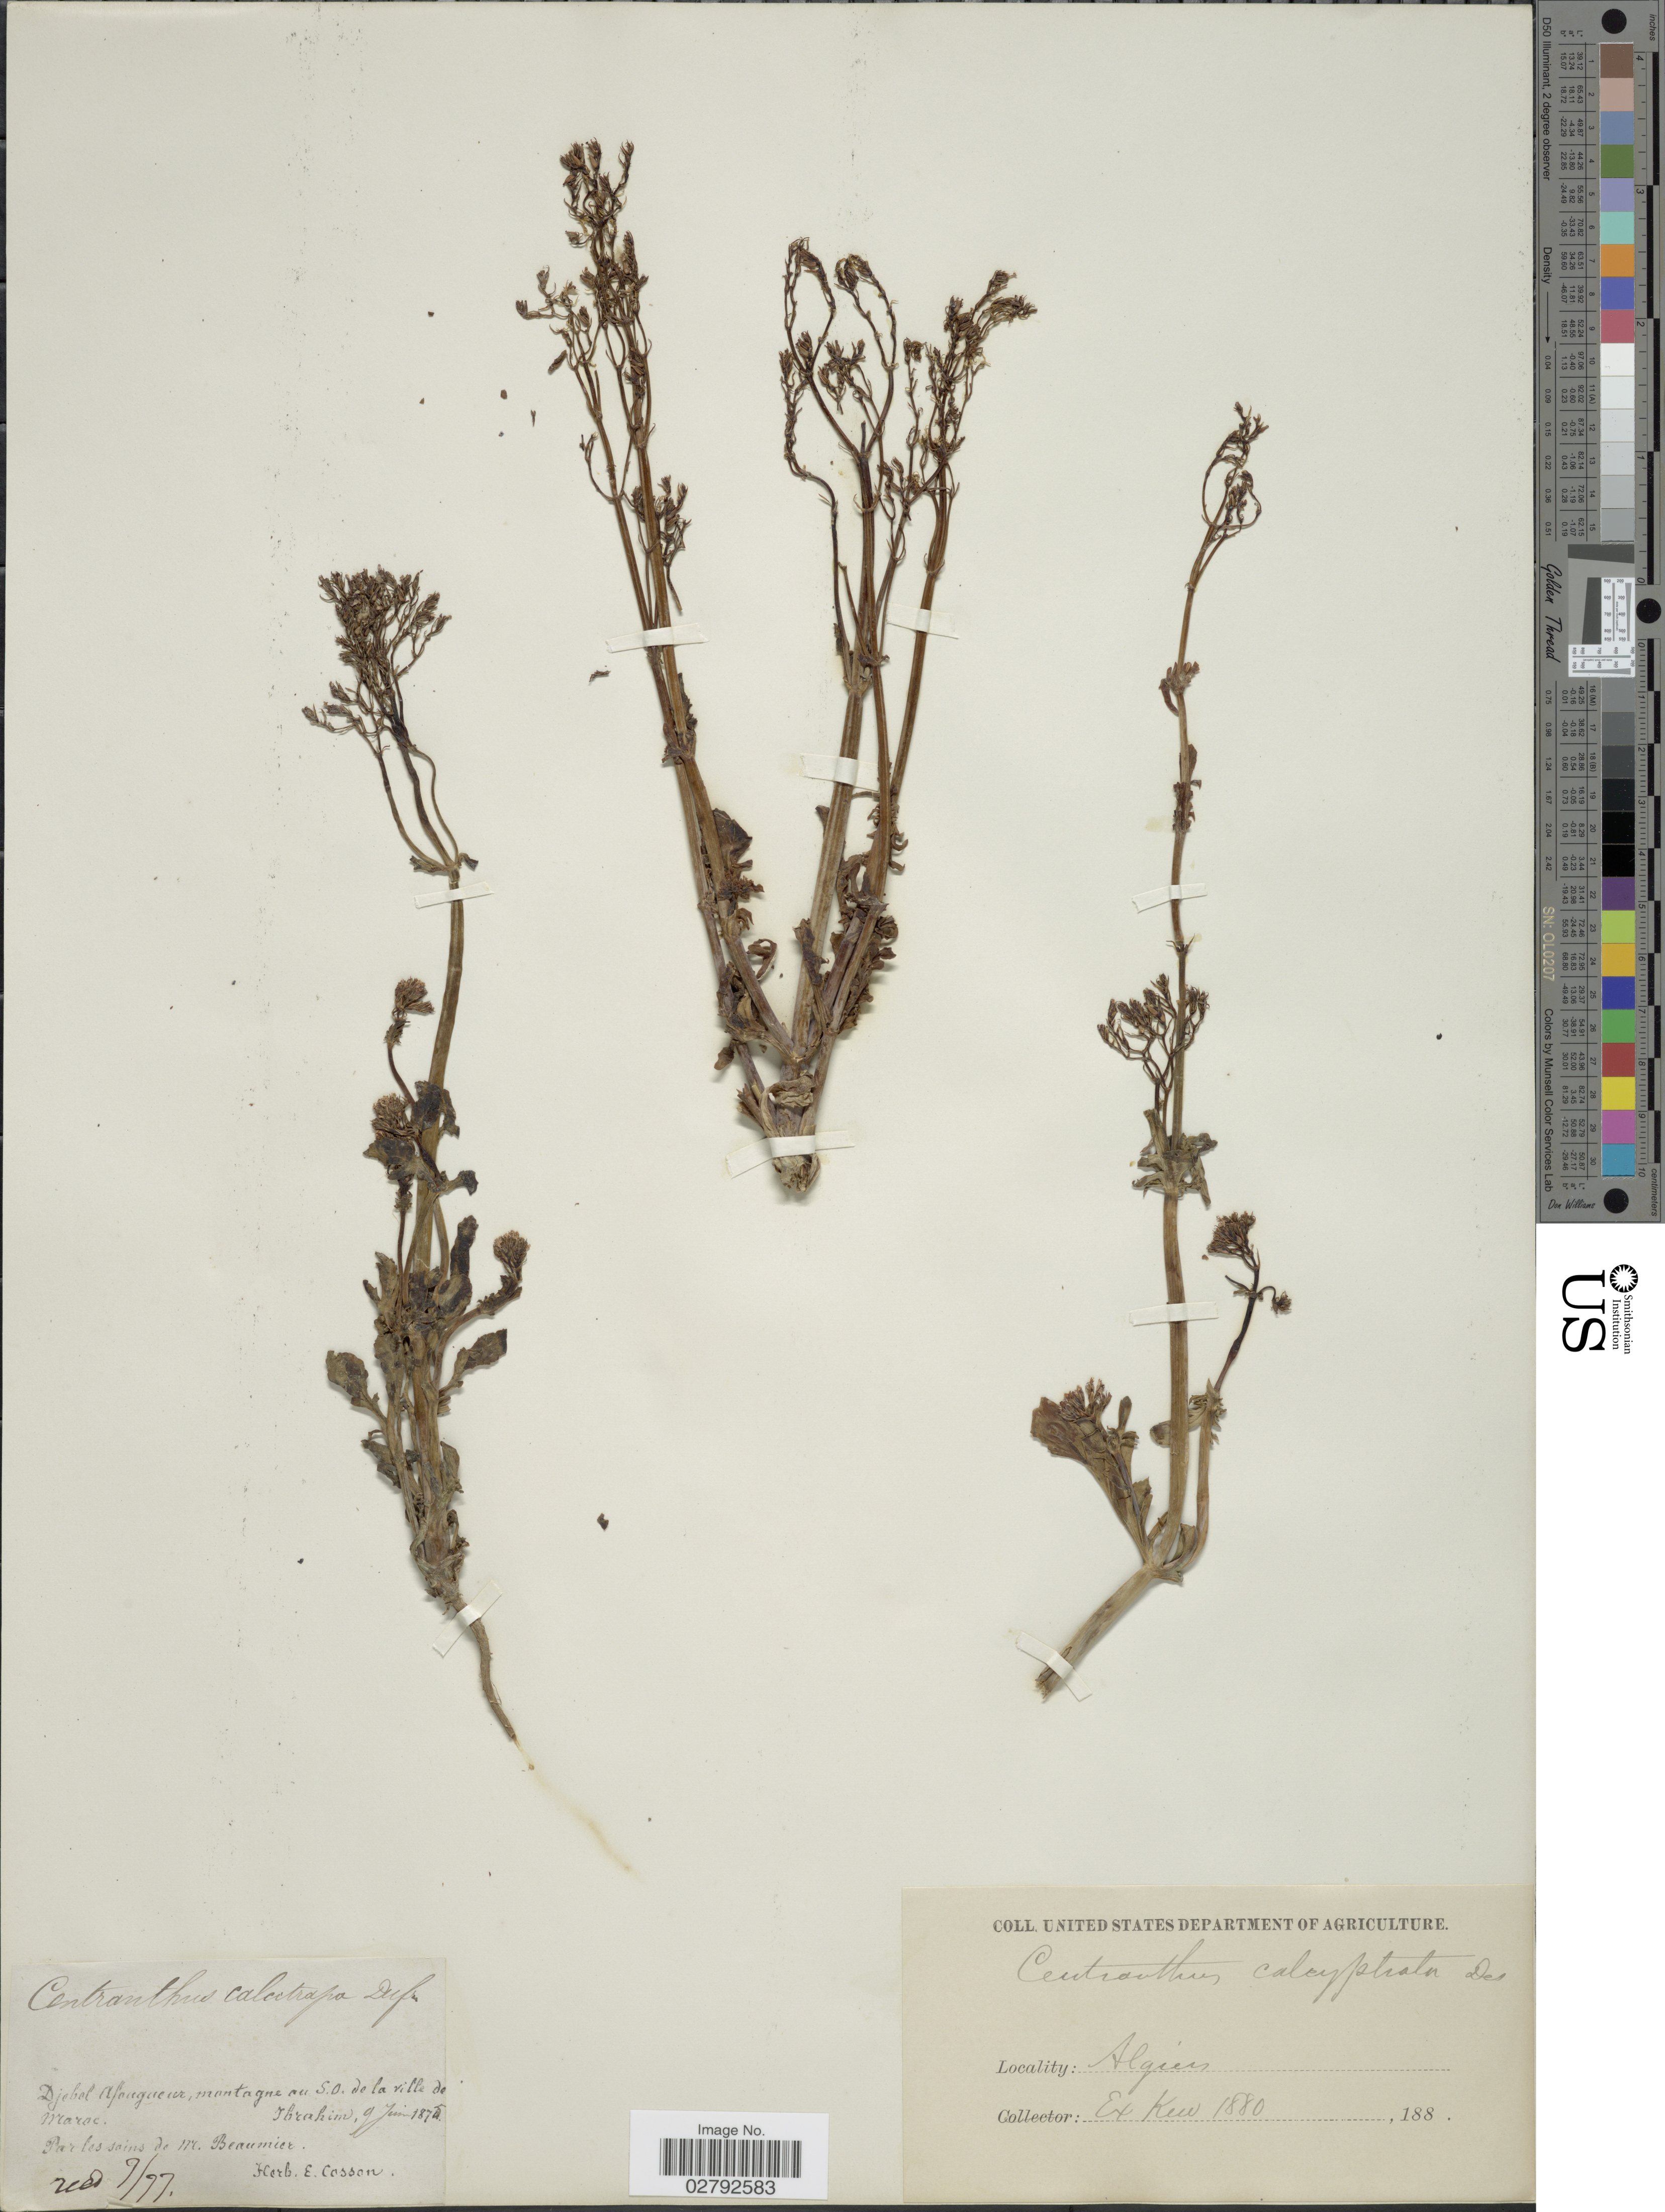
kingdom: Plantae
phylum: Tracheophyta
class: Magnoliopsida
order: Dipsacales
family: Caprifoliaceae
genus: Centranthus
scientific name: Centranthus calcitrapa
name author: DC.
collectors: ex herb. E. Cosson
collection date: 1875-06-09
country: Morocco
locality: Djebel Afauguecur, montagne au S.O. de la ville de Maroc. Ibrahim. Par les sains de nr. Beaumier.